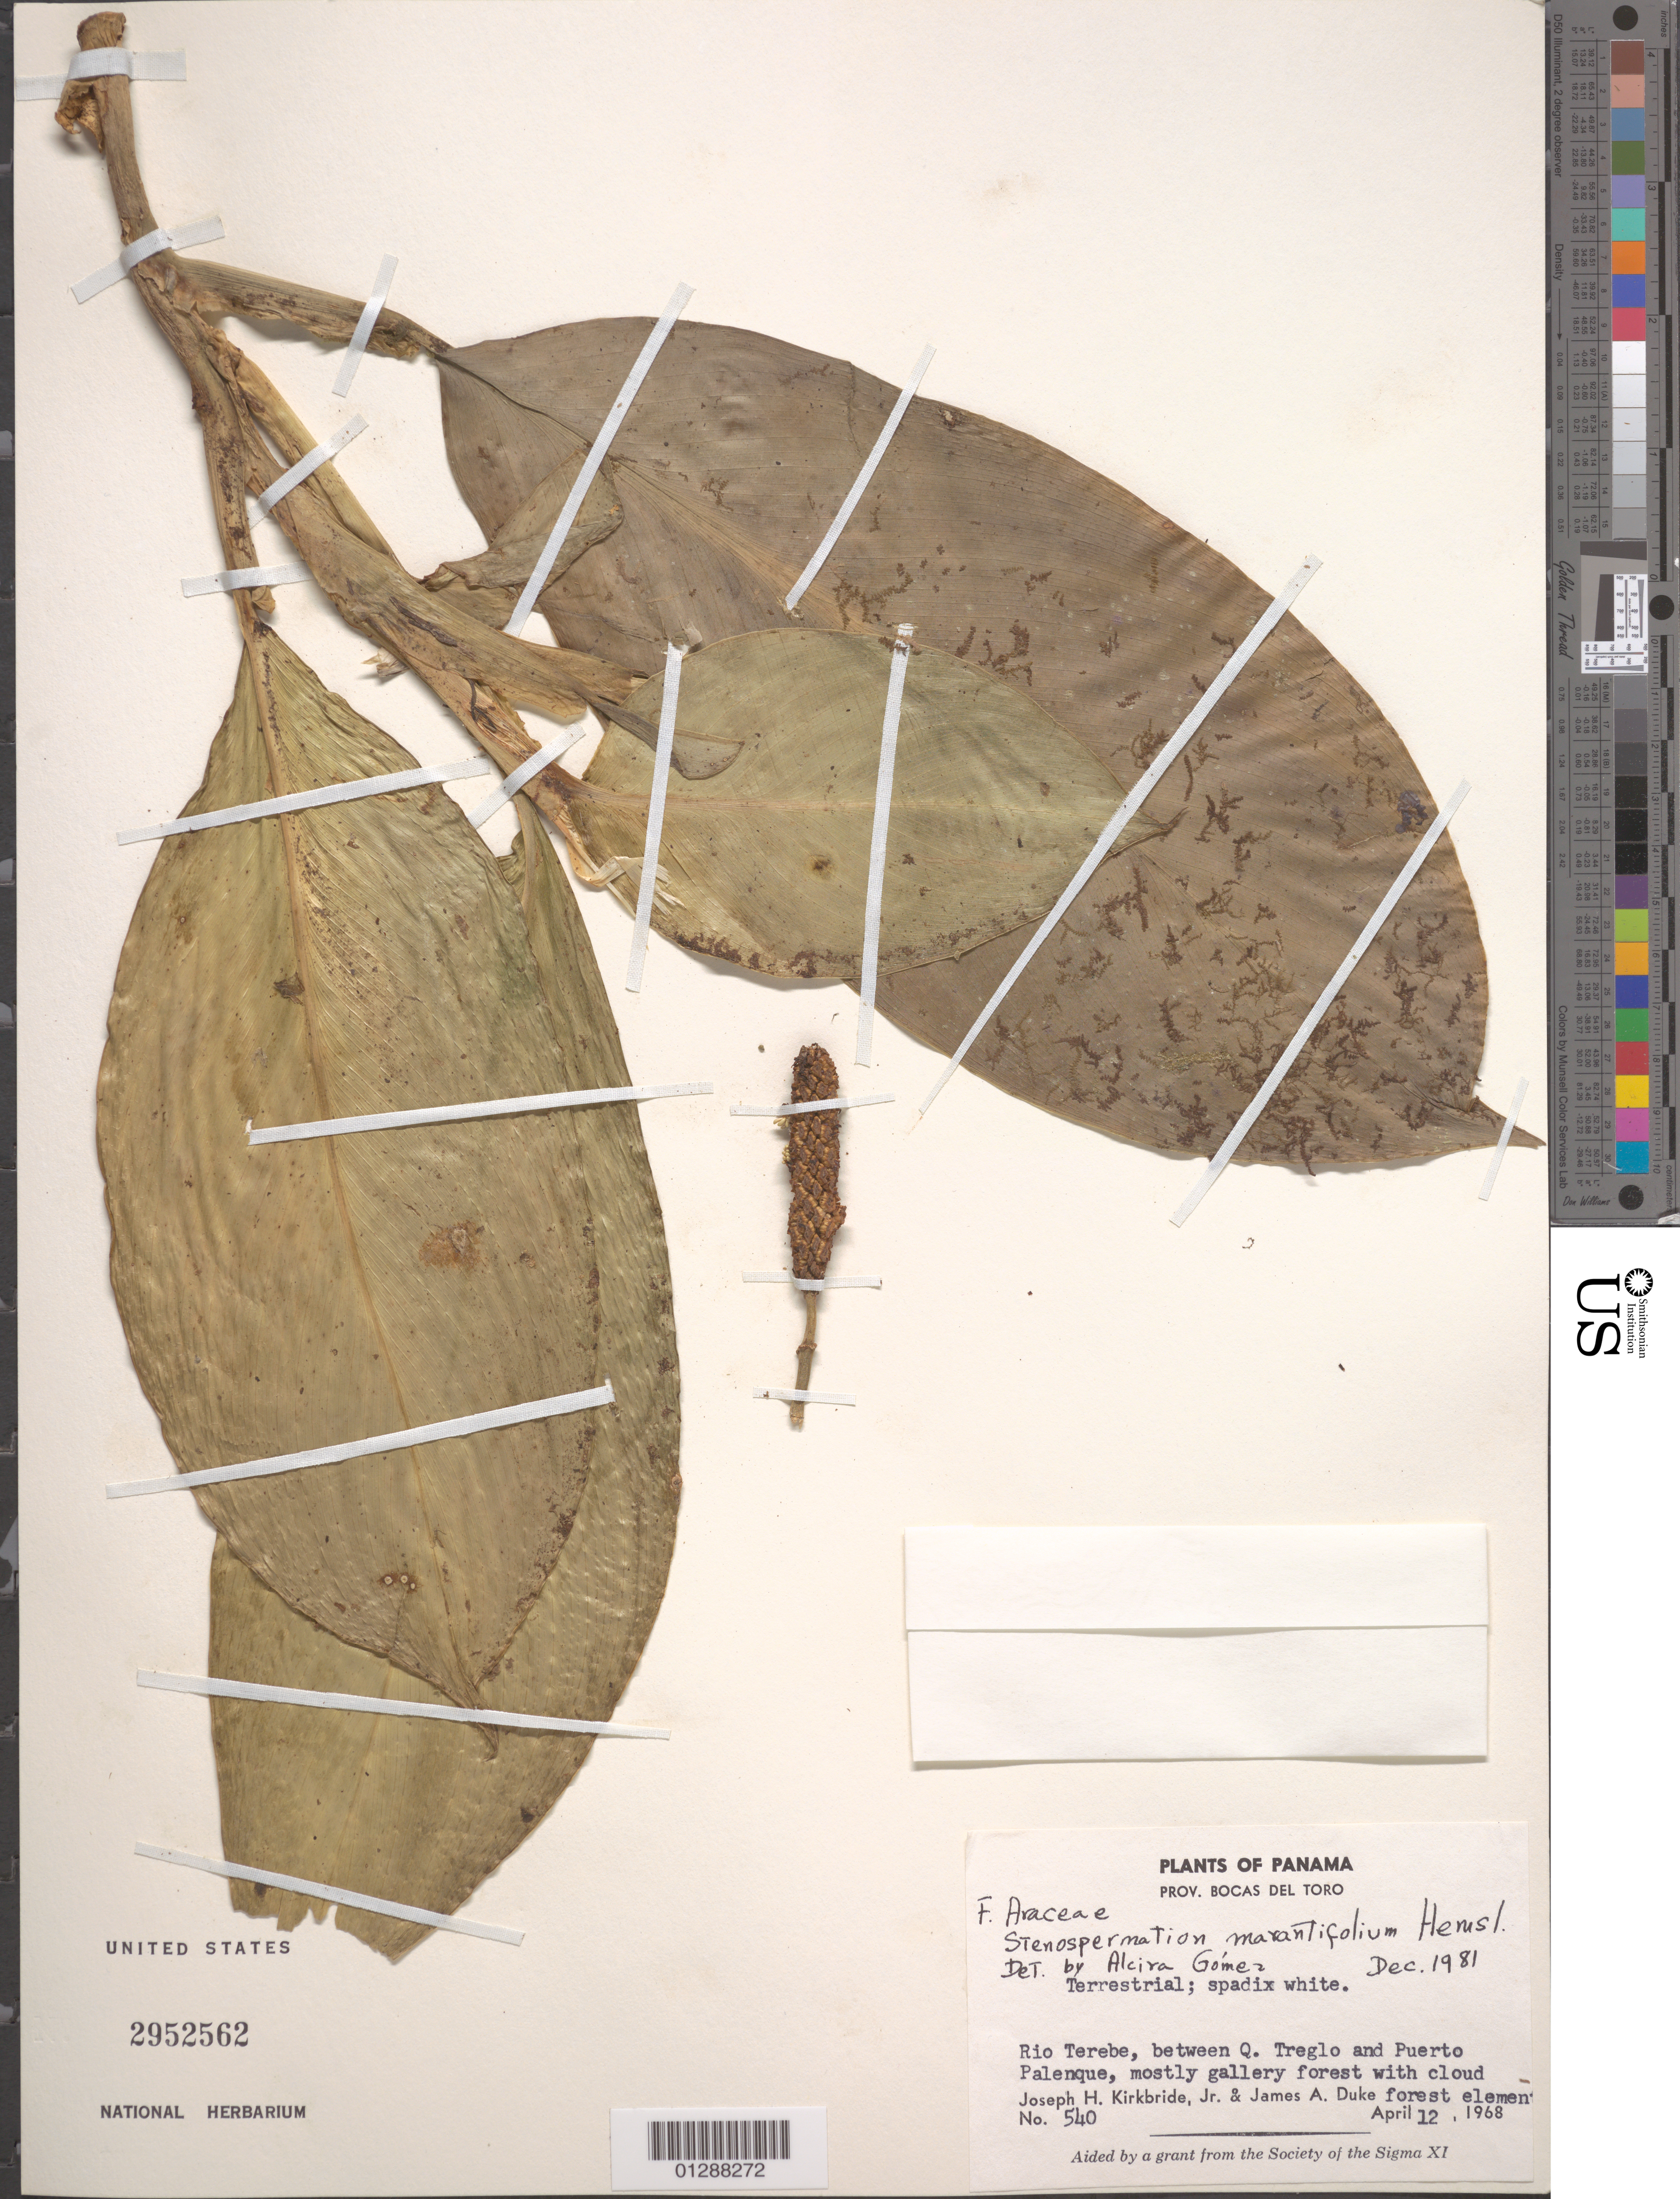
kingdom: Plantae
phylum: Tracheophyta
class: Liliopsida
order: Alismatales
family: Araceae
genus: Stenospermation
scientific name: Stenospermation marantifolium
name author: Hemsl.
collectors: J. H. Kirkbride & J. A. Duke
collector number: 540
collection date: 1968-04-12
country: Panama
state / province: Bocas del Toro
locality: Rio Terebe, between Q. Treglo and Puerto Palenque.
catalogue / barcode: US 2952562